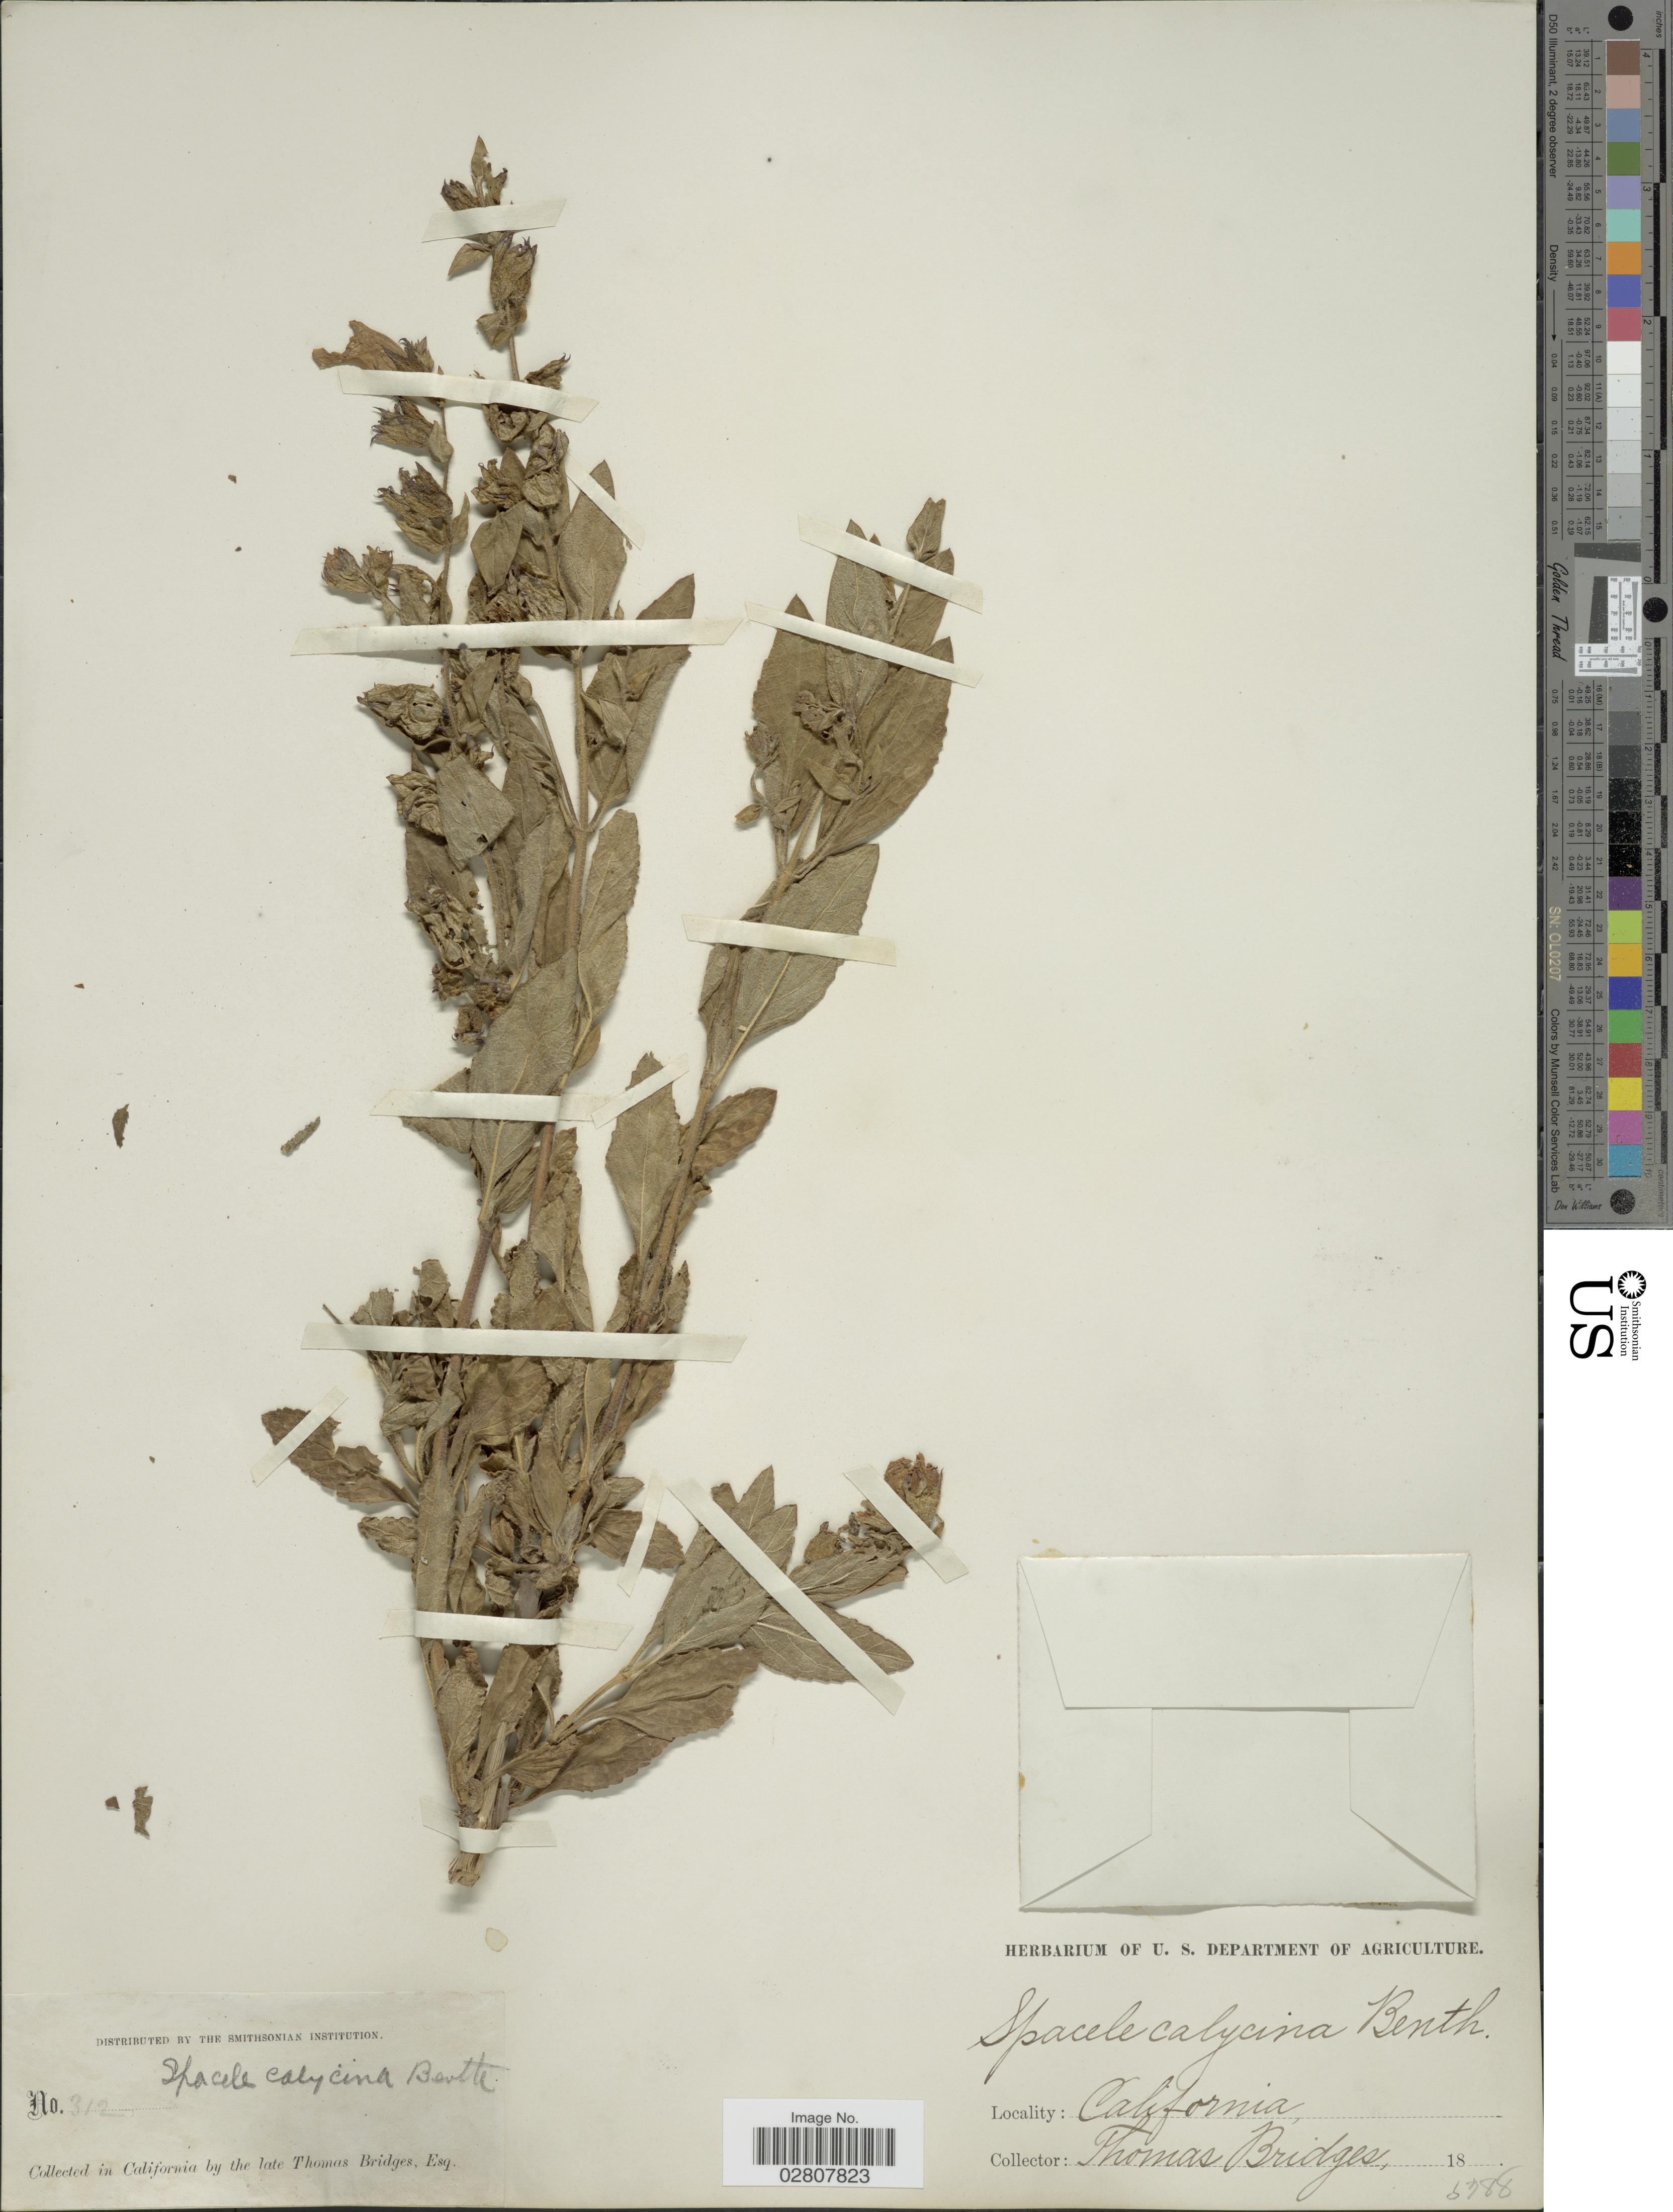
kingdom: Plantae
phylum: Tracheophyta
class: Magnoliopsida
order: Lamiales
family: Lamiaceae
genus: Lepechinia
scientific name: Lepechinia calycina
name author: (Benth.) Epling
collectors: T. Bridges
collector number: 312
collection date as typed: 18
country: United States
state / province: California